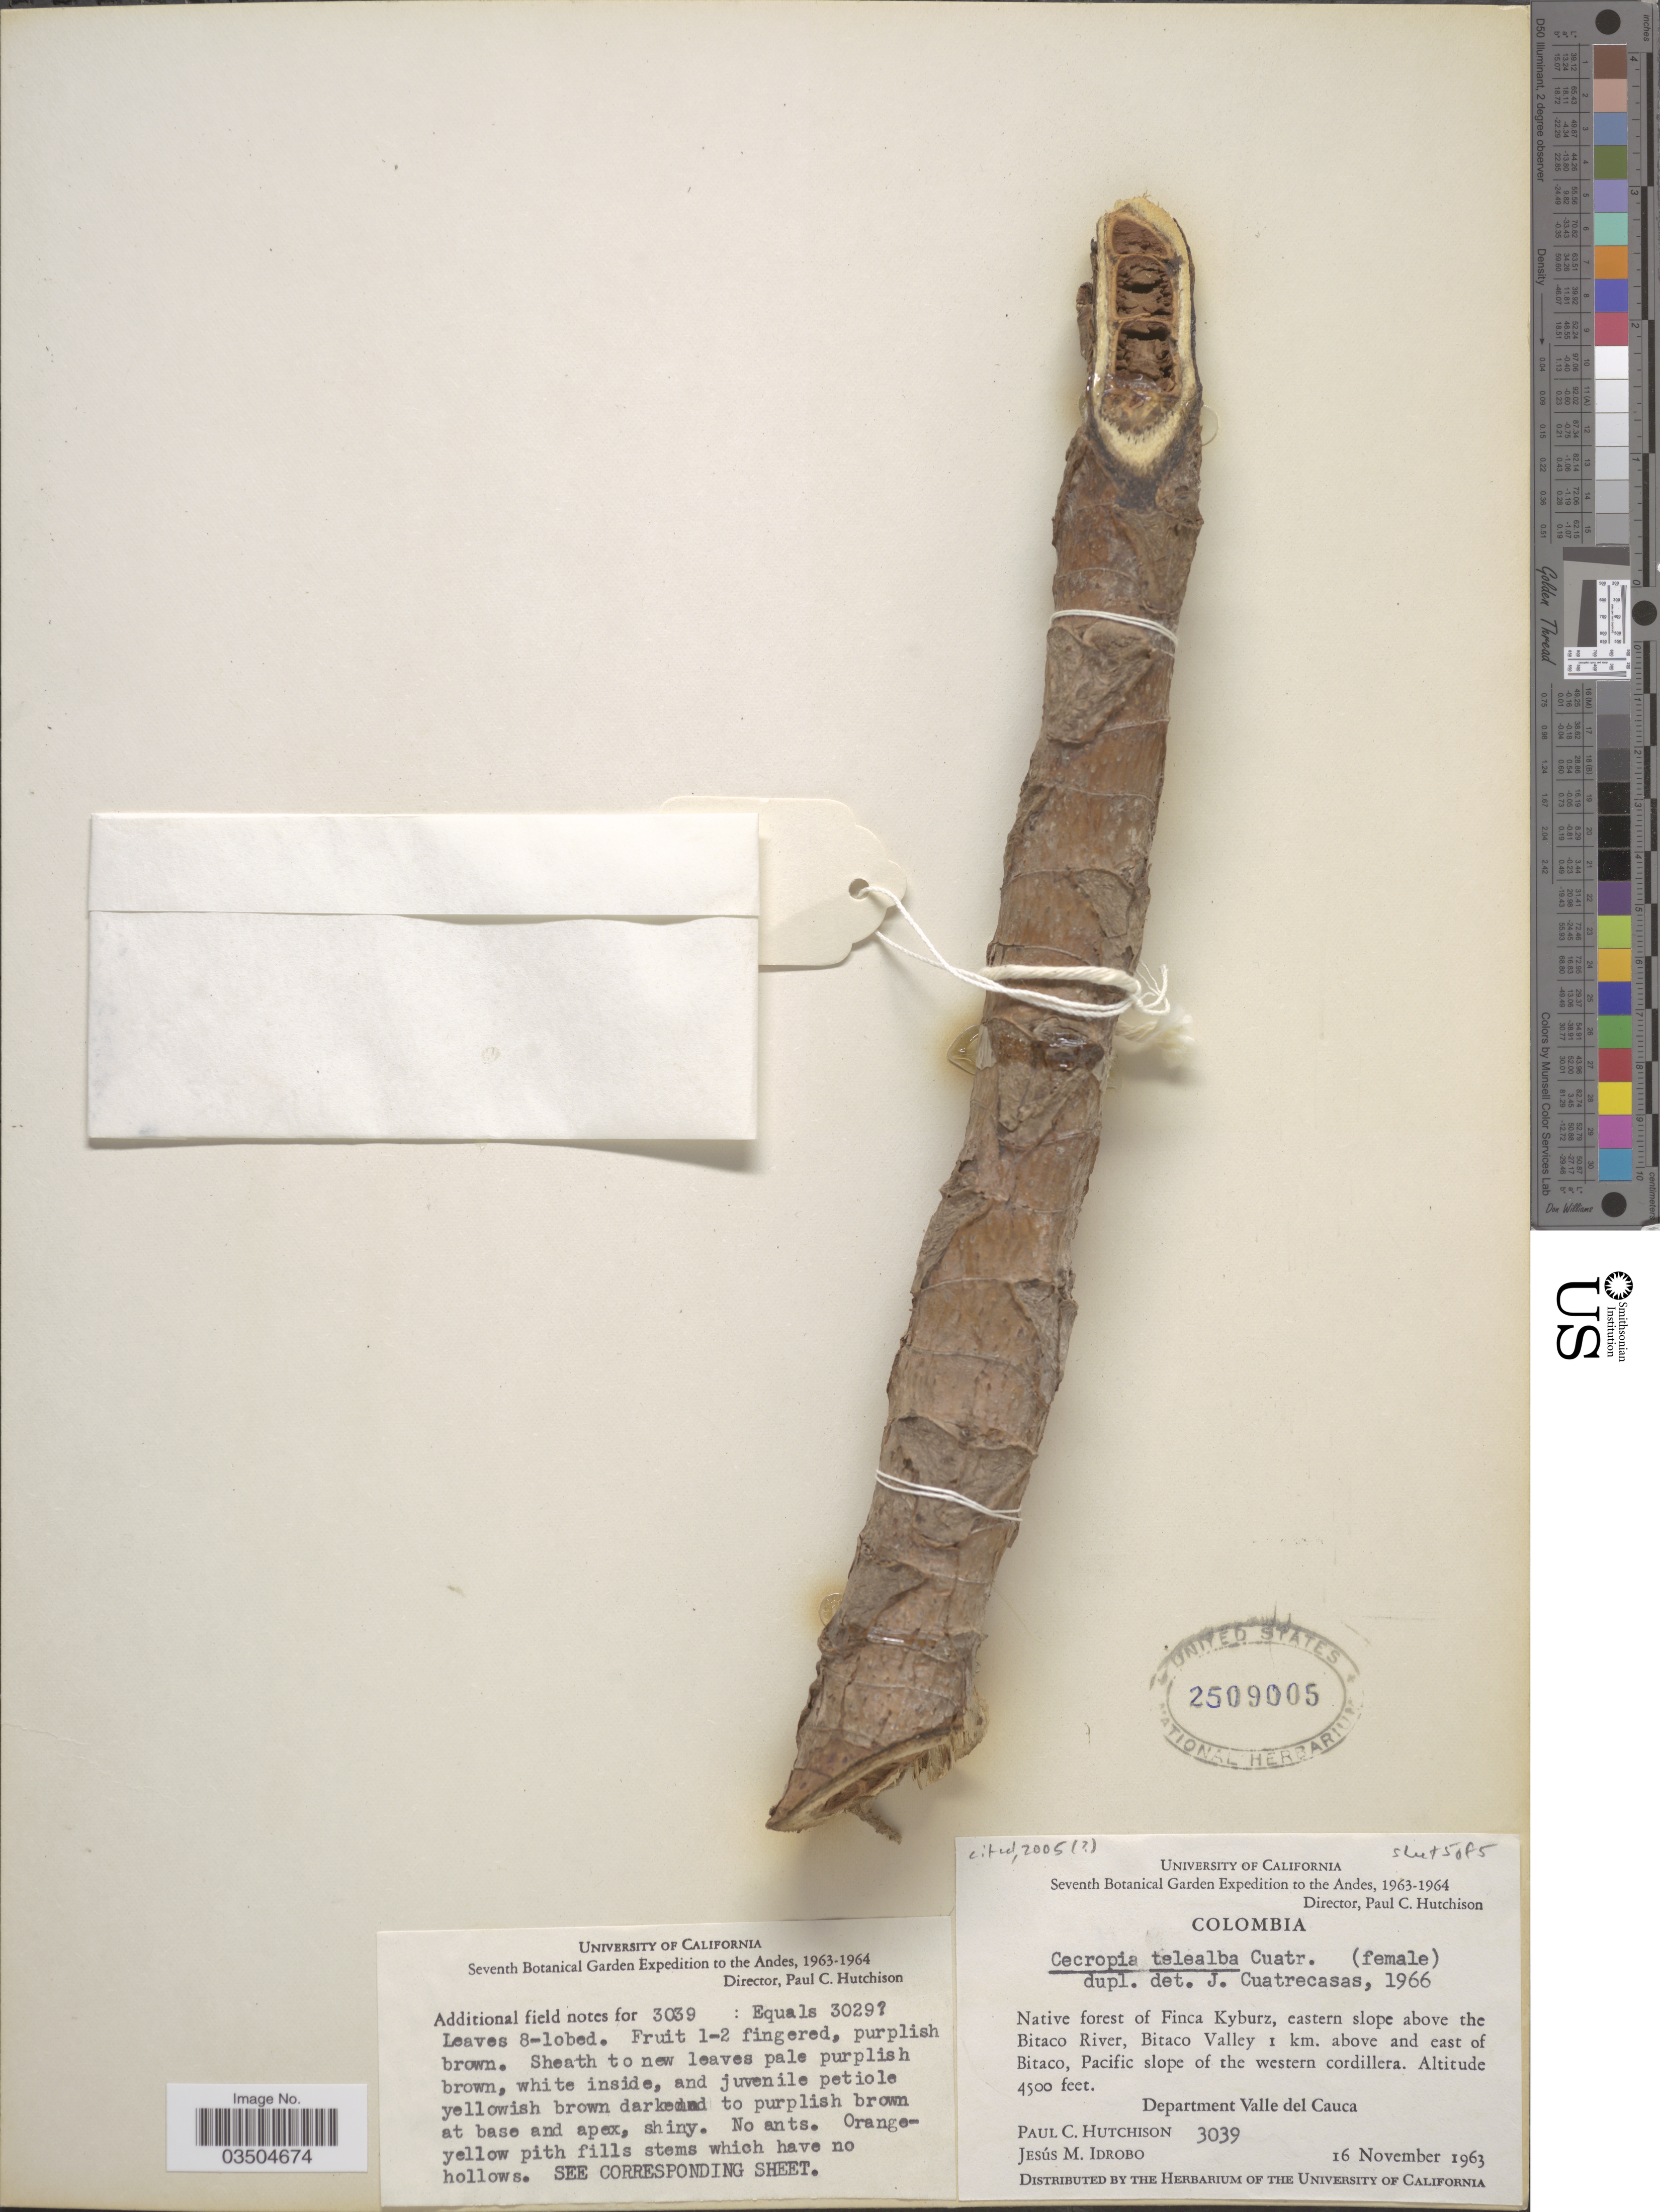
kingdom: Plantae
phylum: Tracheophyta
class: Magnoliopsida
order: Rosales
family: Urticaceae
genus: Cecropia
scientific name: Cecropia telealba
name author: Cuatrec.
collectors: P. C. Hutchison & J. M. Idrobo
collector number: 3039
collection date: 1963-11-16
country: Colombia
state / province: Valle del Cauca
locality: The Andes. Finca Kyburz, eastern slope above the Bitaco River, Bitaco Valley 1 km. above and east of Bitaco, Pacific slope of the western cordillera. Department Valle del Cauca.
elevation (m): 1372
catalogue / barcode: US 2509005